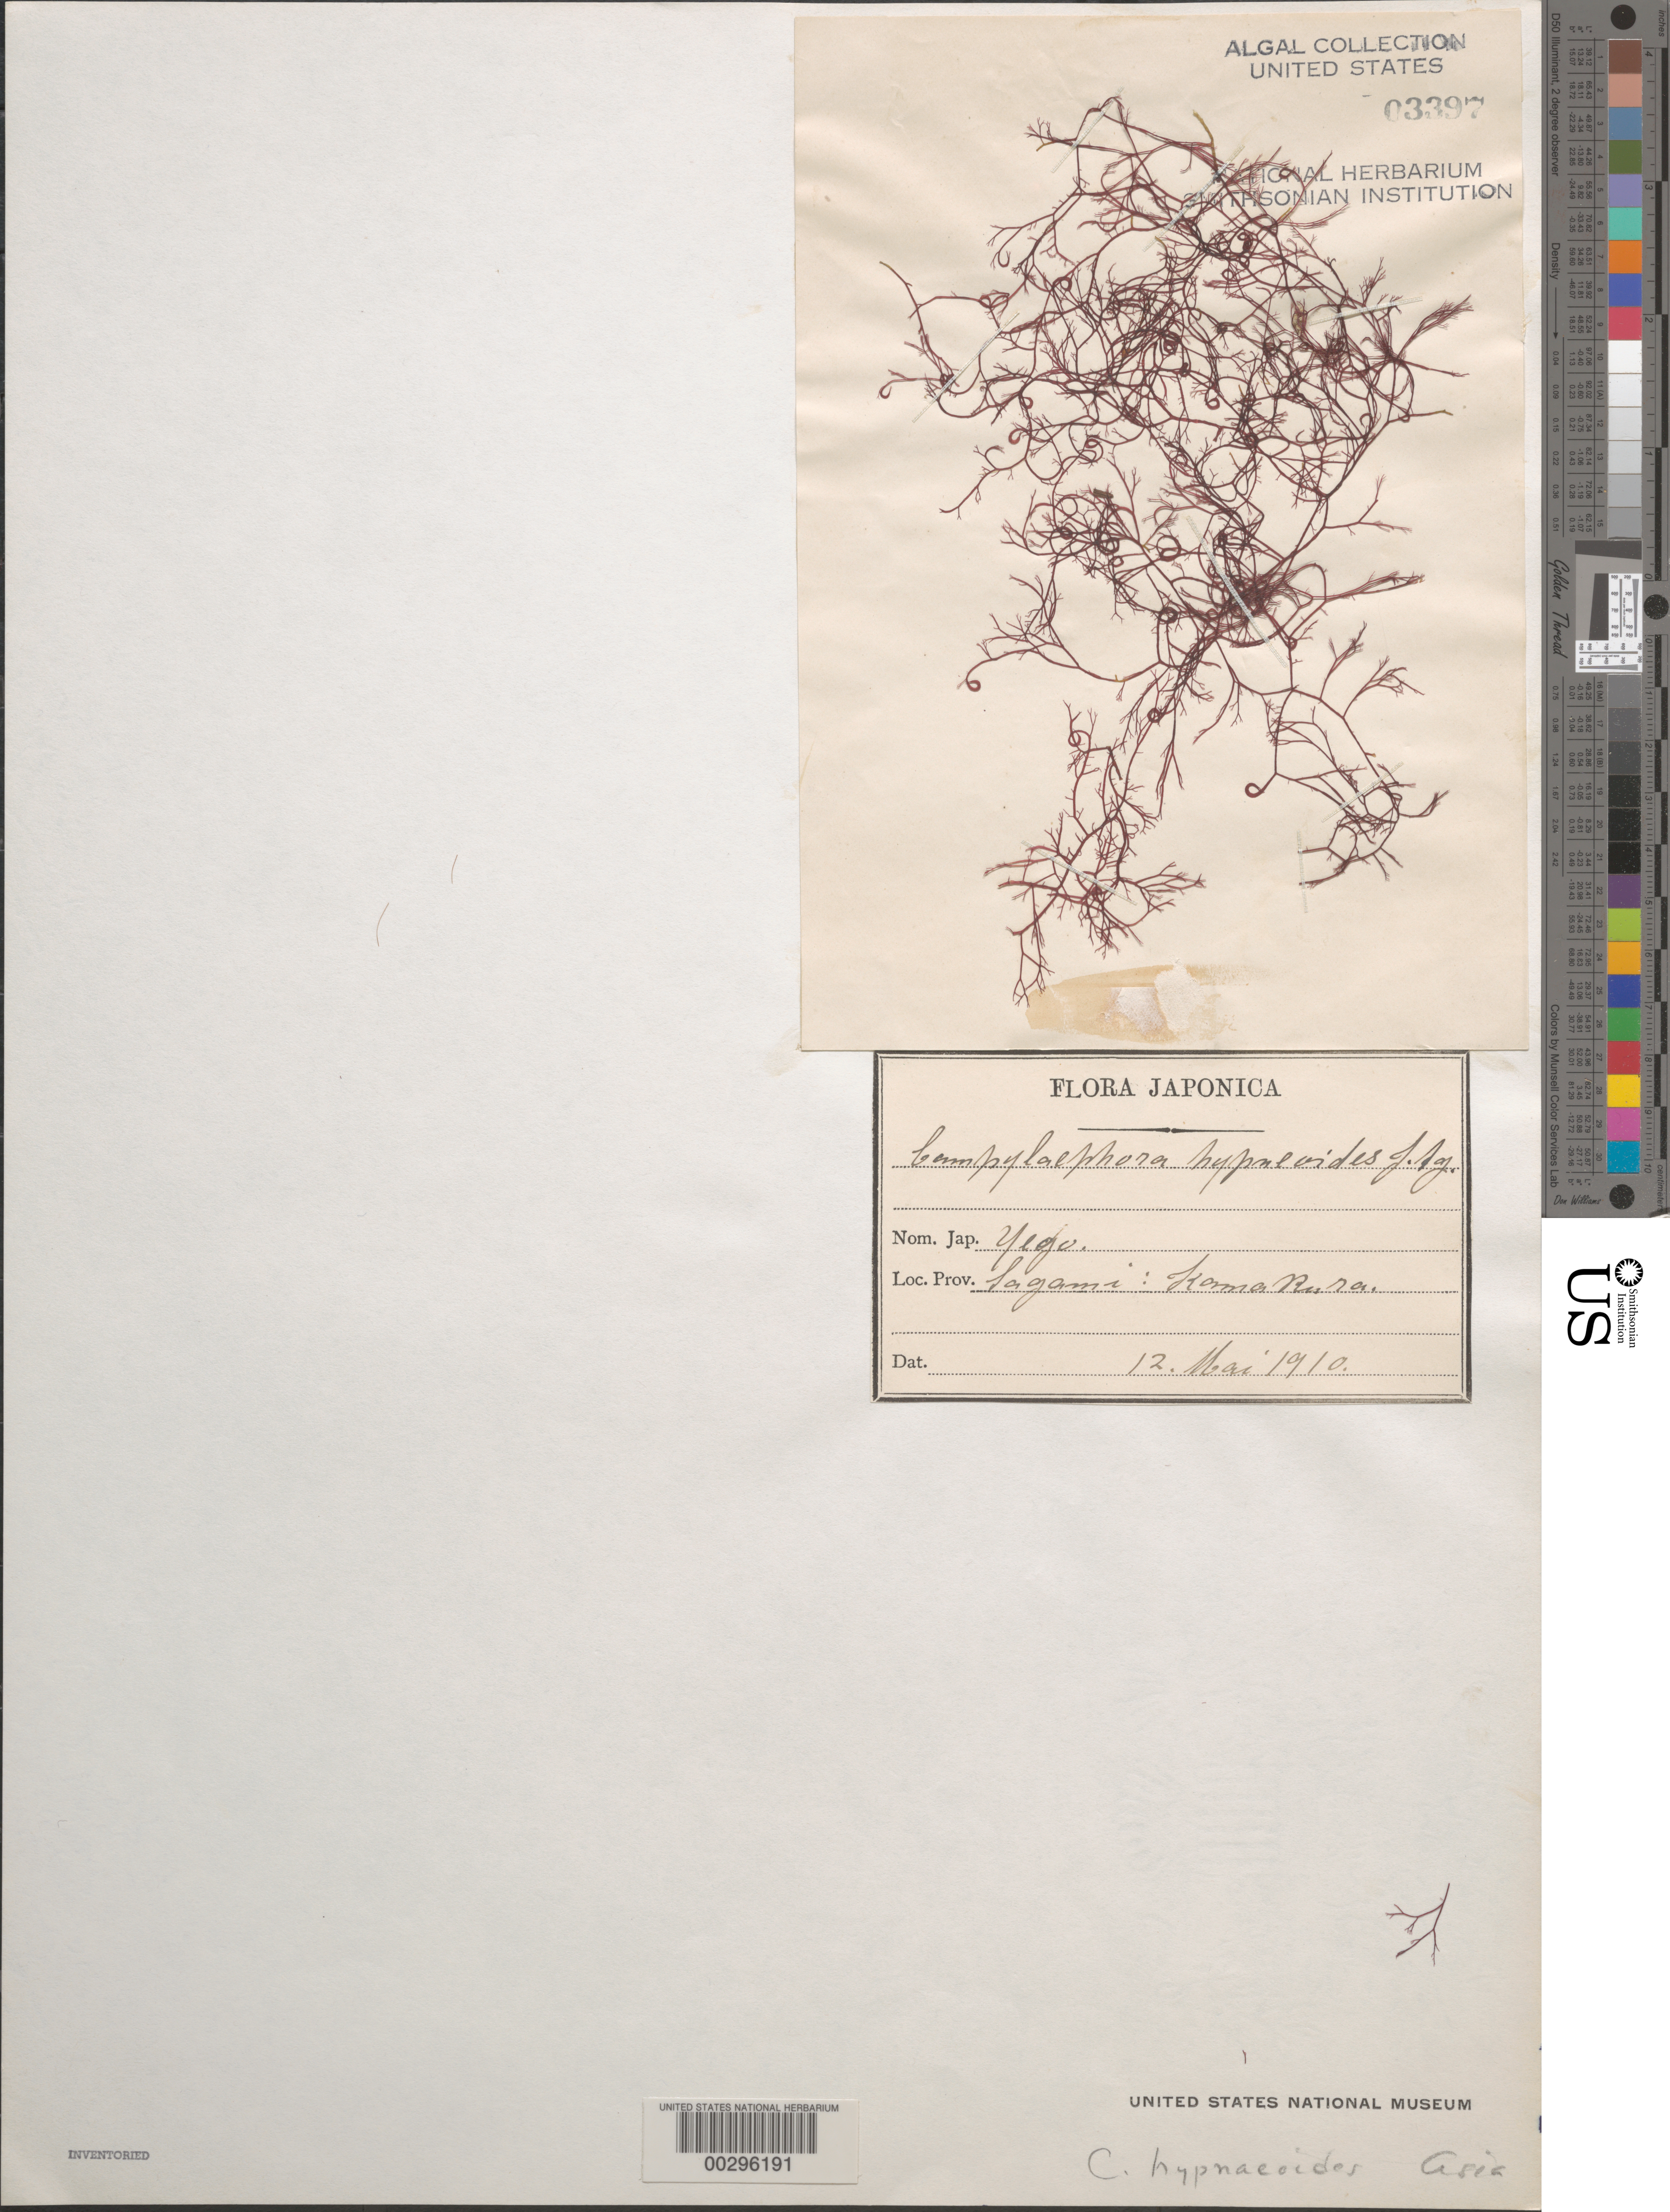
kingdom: Plantae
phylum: Rhodophyta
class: Florideophyceae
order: Ceramiales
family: Ceramiaceae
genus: Campylaephora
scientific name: Campylaephora hypnaeoides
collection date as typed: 12 May 1910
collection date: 1910-05-12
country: Japan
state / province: Kanagawa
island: Honshu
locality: Kamakura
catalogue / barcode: US 3397